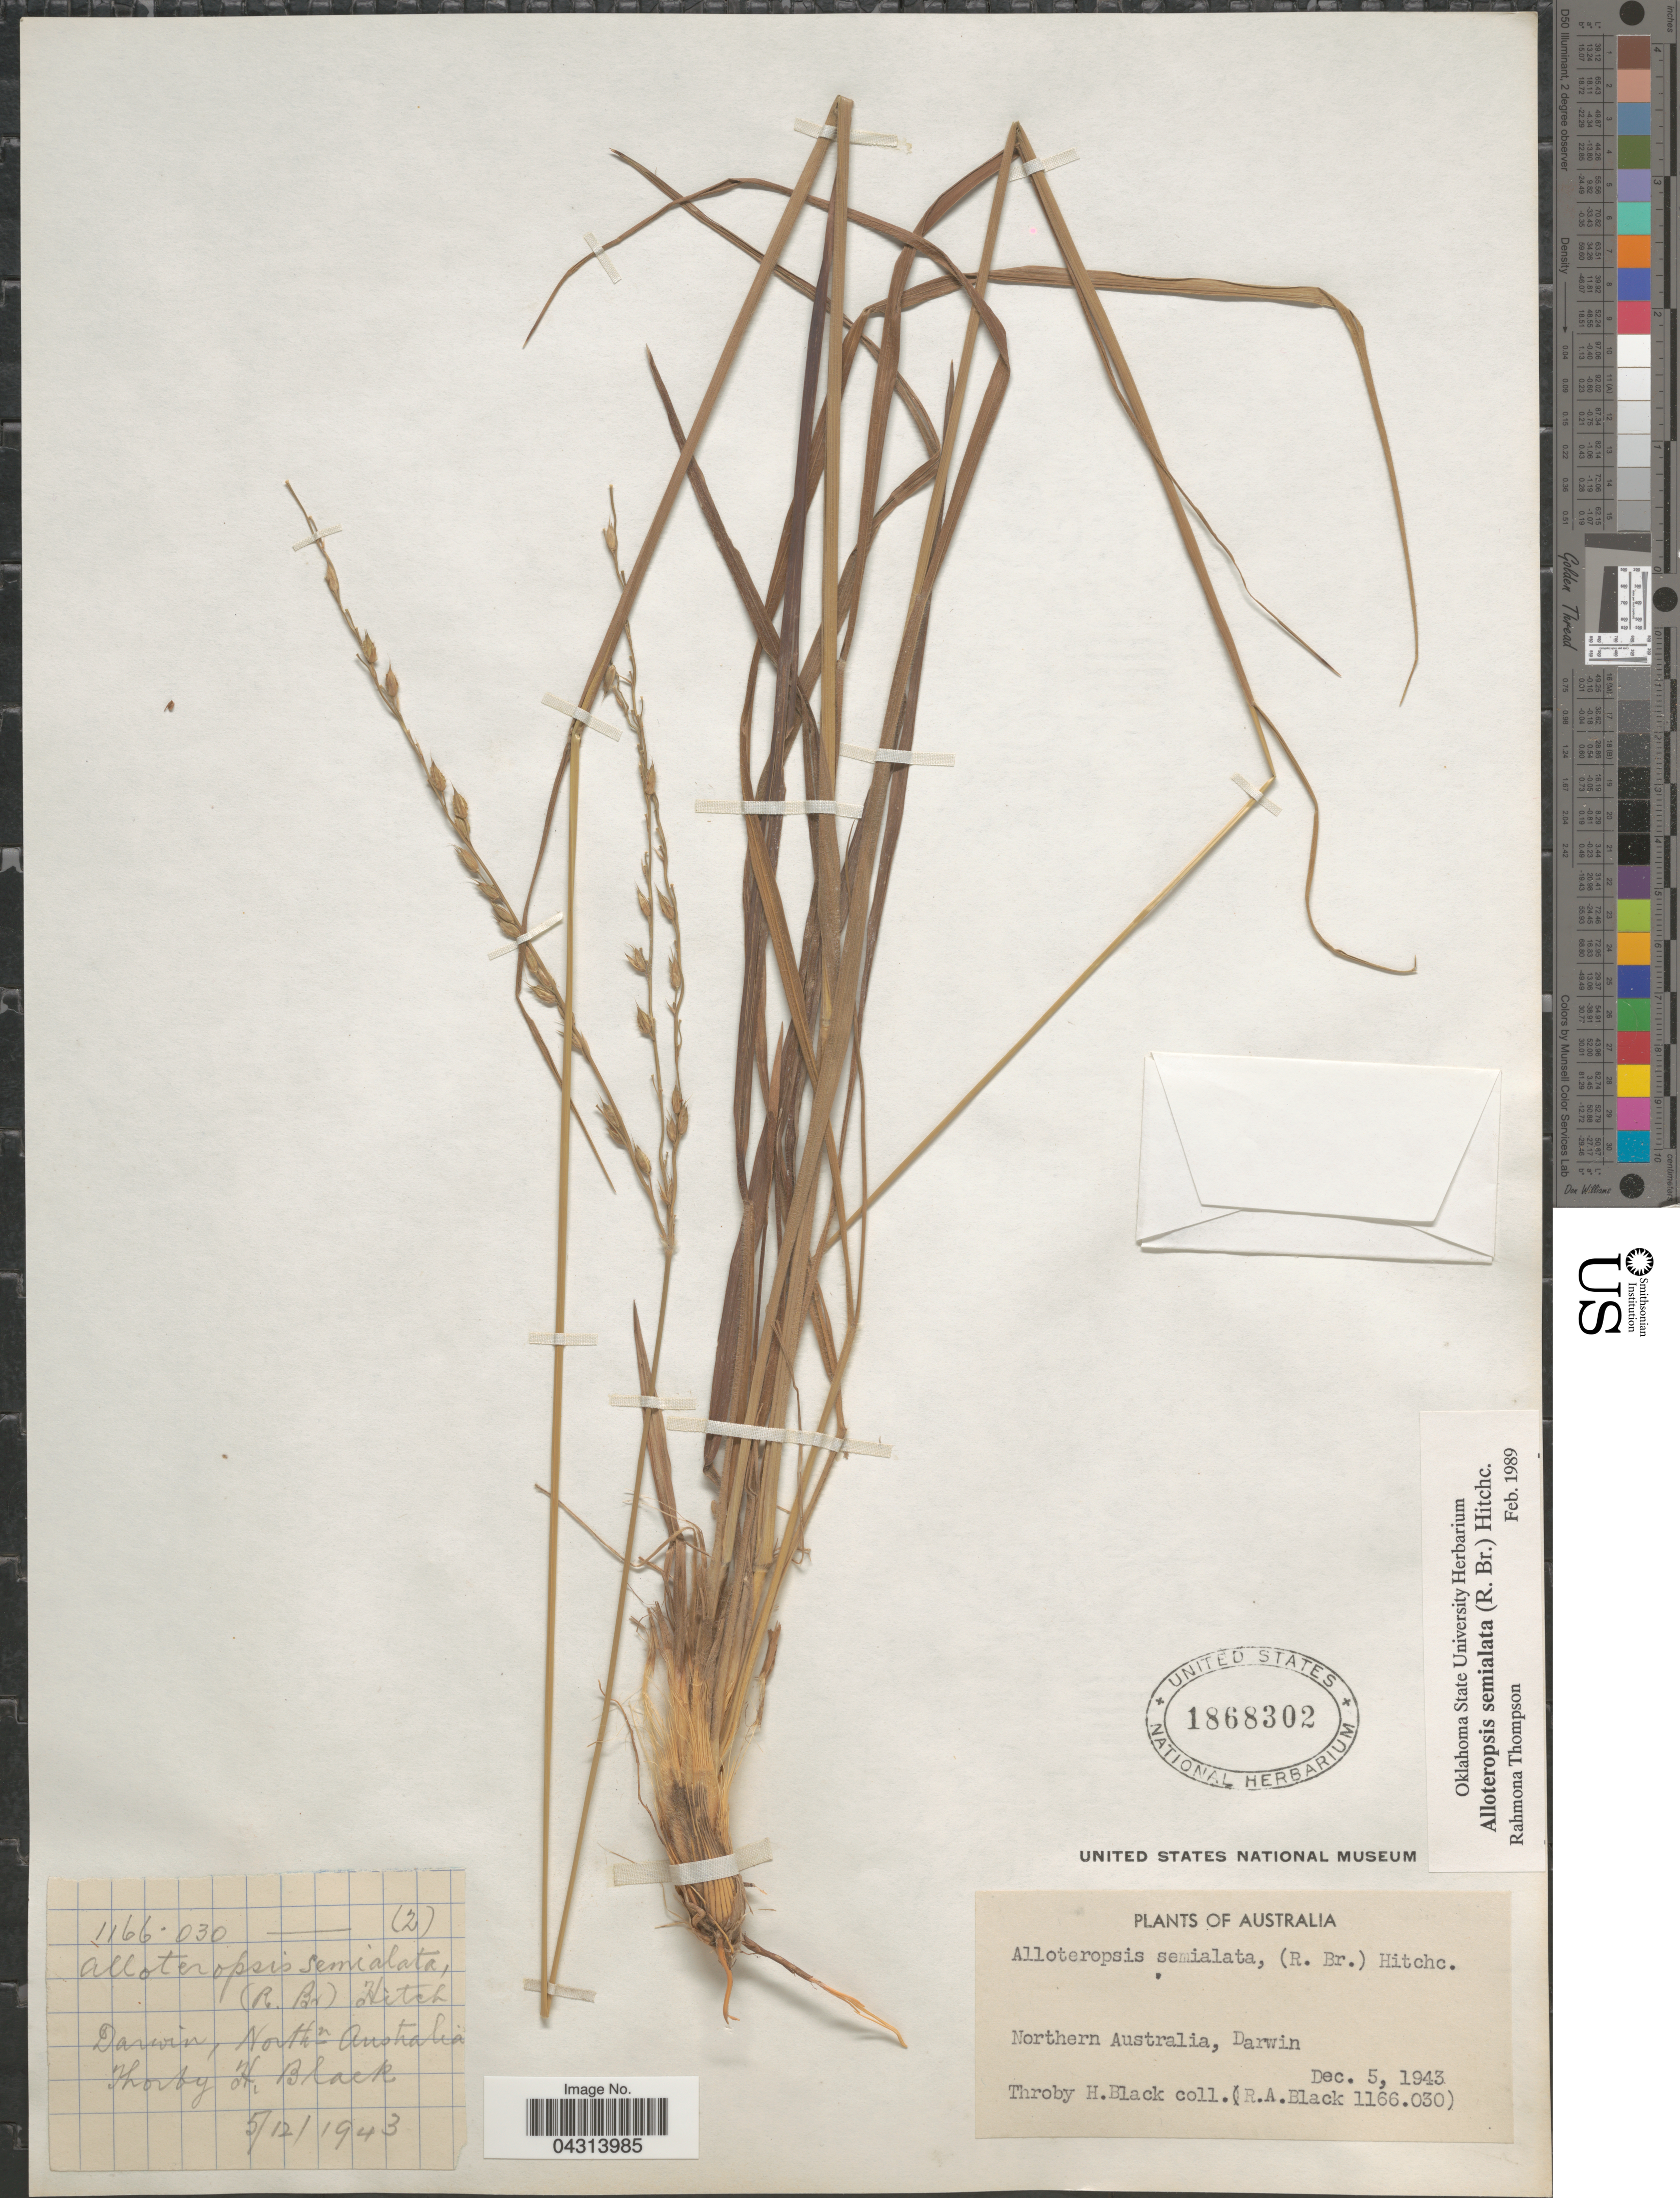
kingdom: Plantae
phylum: Tracheophyta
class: Liliopsida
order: Poales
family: Poaceae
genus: Alloteropsis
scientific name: Alloteropsis semialata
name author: (R. Br.) Hitchc.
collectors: T. Black & R. A. Black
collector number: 1166.030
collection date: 1943-12-05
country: Australia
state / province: Northern Territory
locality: Northern Australia, Darwin.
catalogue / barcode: US 1868302